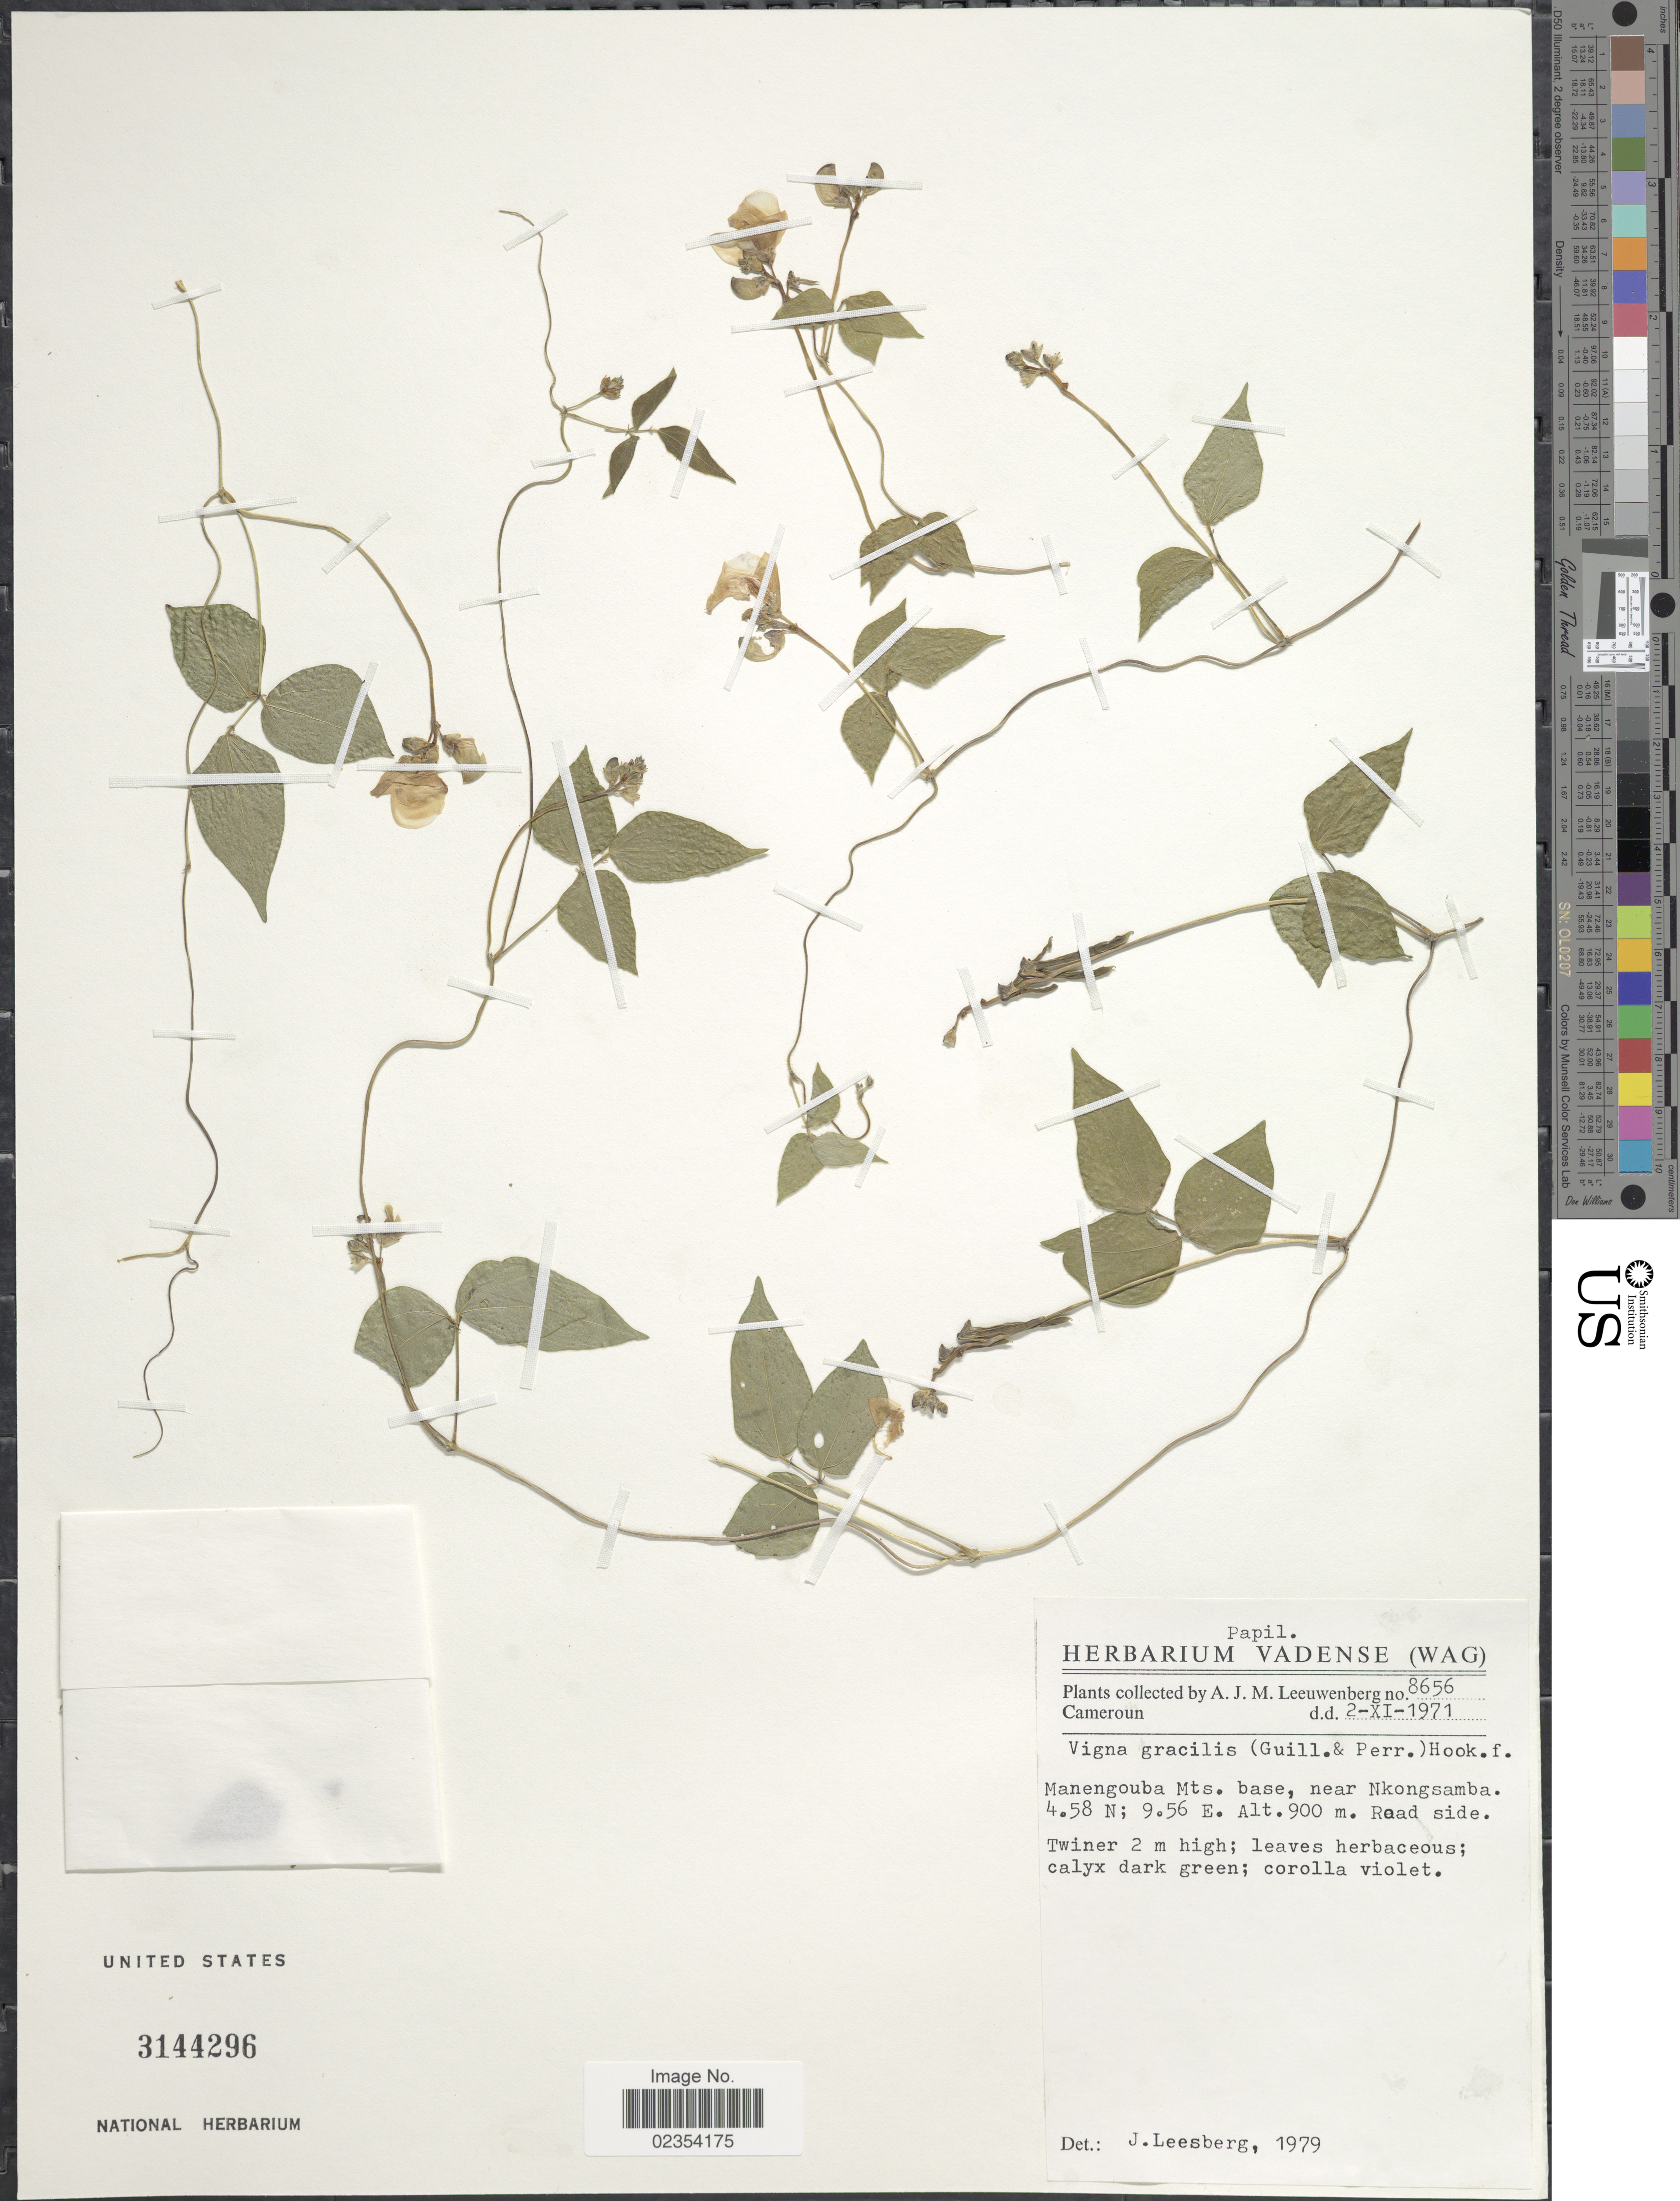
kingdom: Plantae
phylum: Tracheophyta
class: Magnoliopsida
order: Fabales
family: Fabaceae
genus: Vigna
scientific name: Vigna gracilis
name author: (Guill. & Perr.) Hook. f.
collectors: A. J. M. Leeuwenberg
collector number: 8656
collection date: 1971-11-02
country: Cameroon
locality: Cameroun, Manengouba Mts. near base, near Nkongsamba, road side.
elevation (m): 900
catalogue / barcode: US 3144296